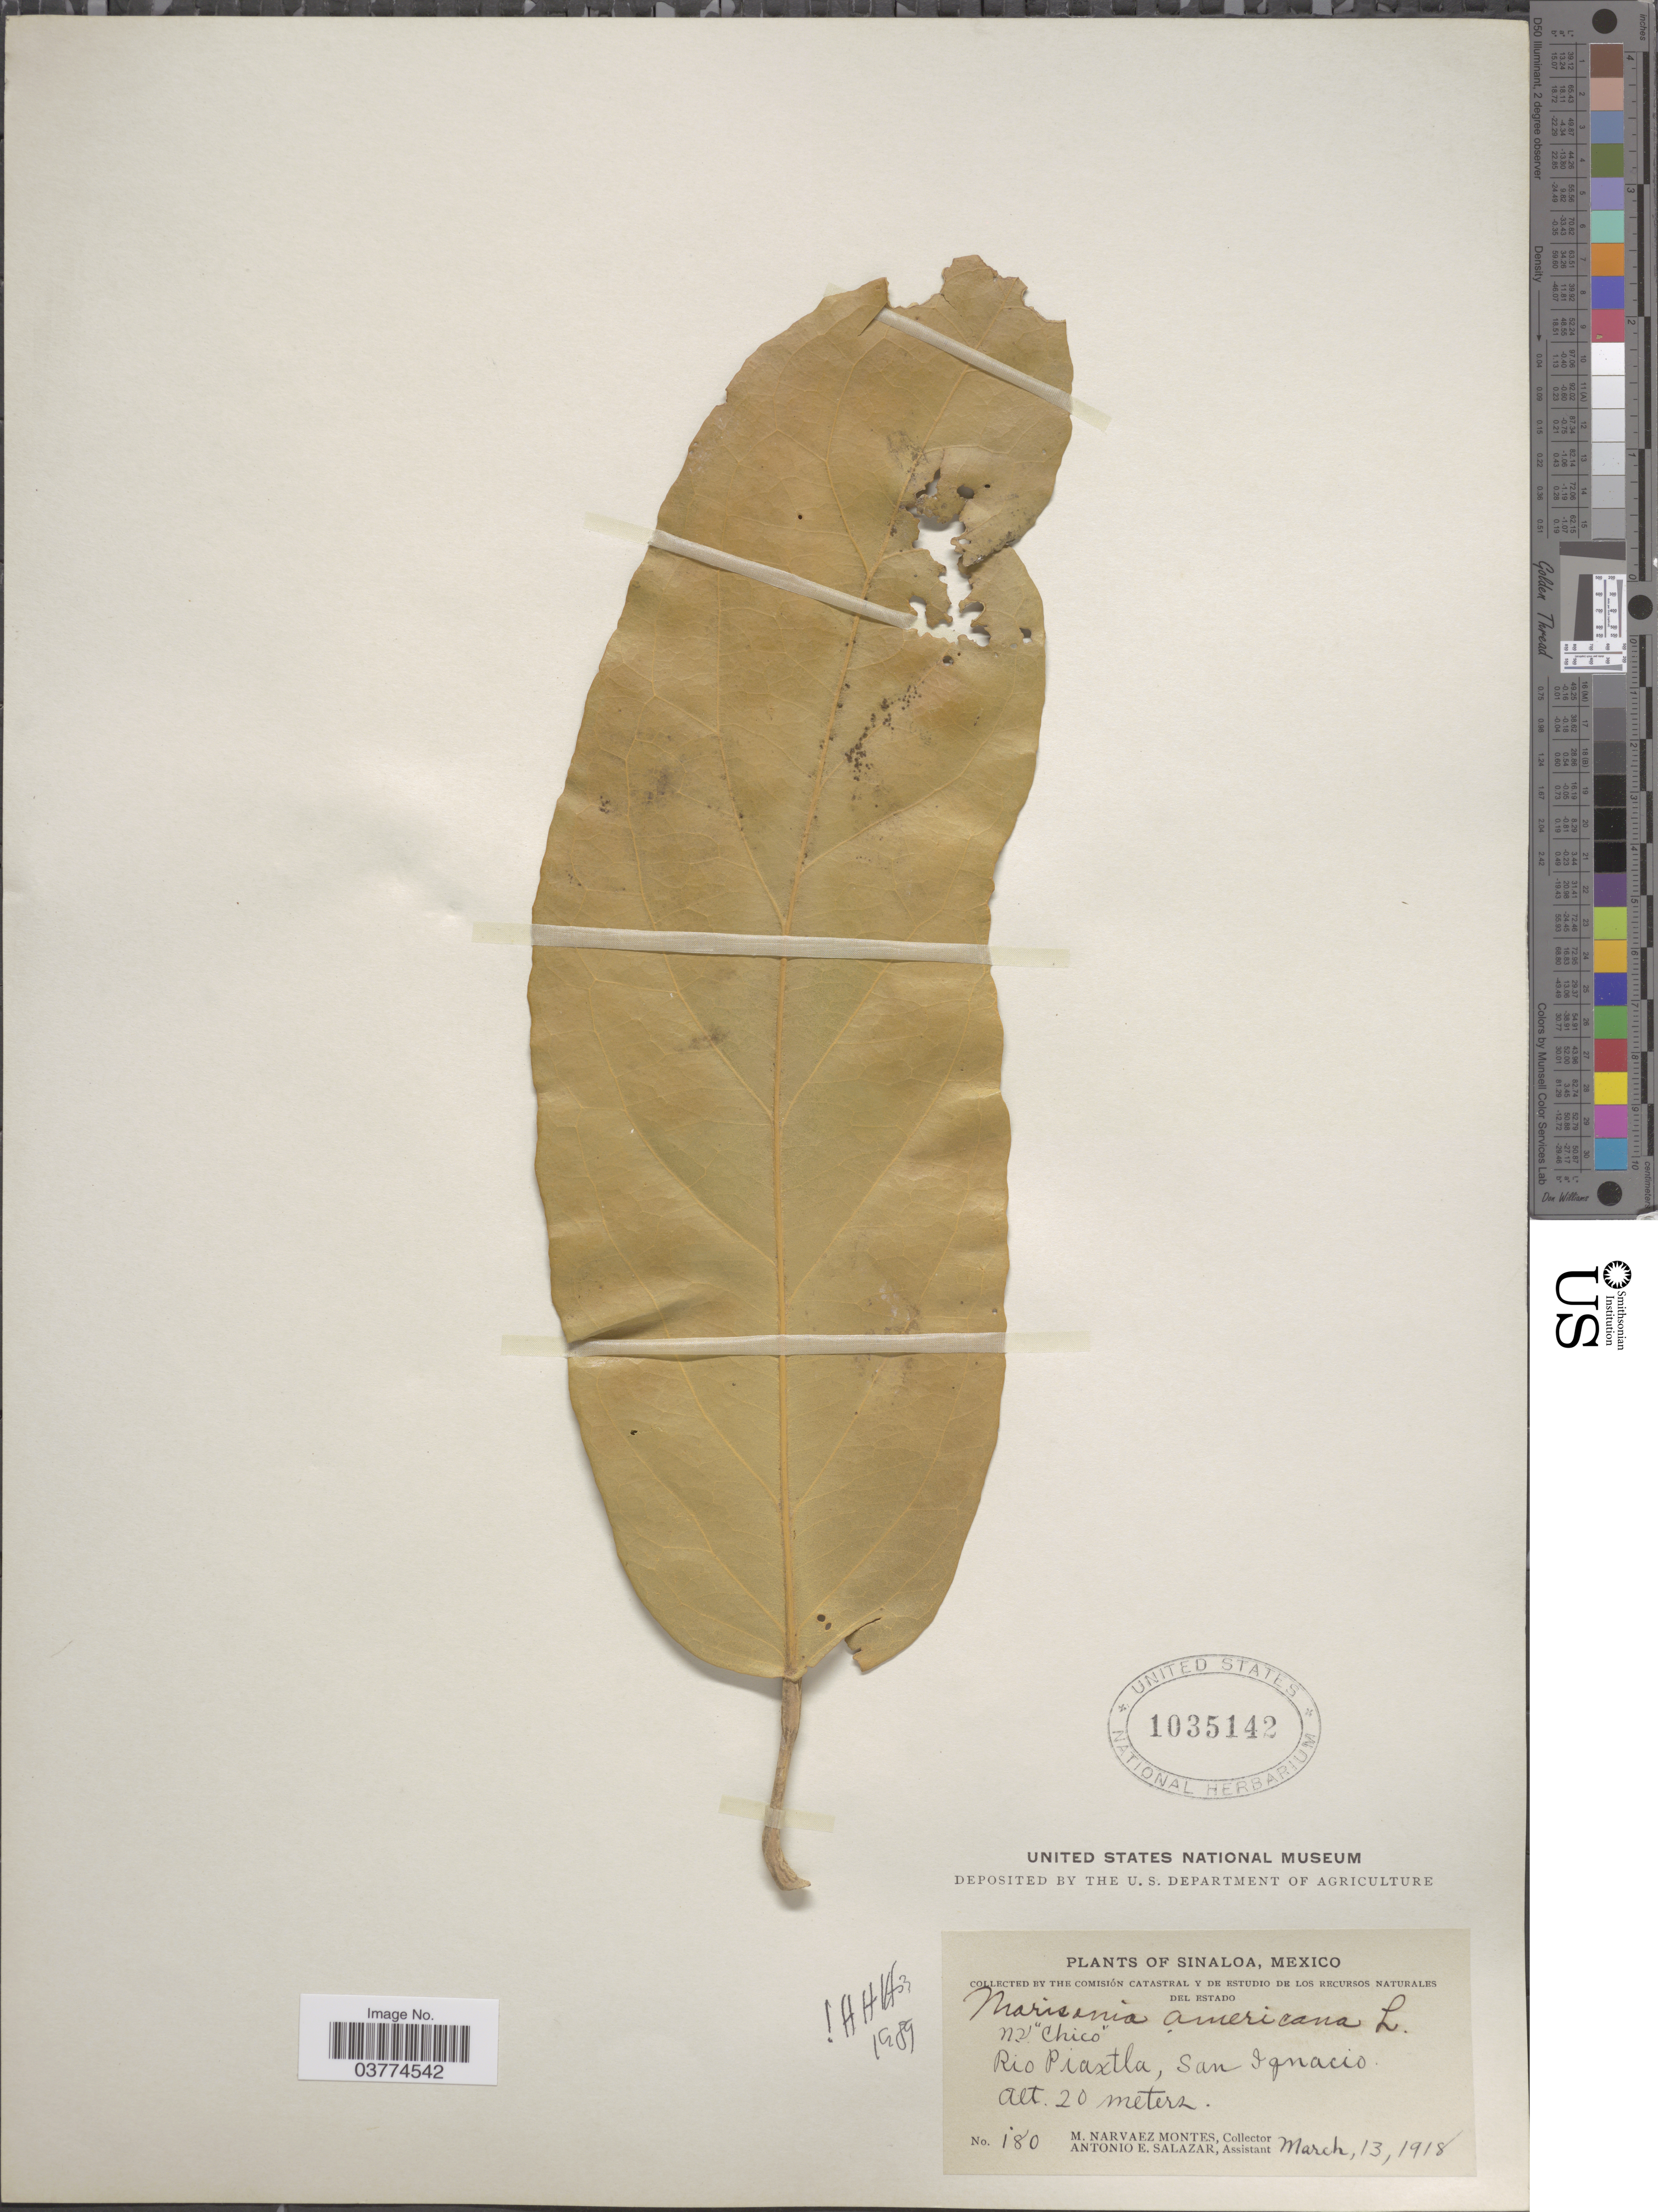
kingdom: Plantae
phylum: Tracheophyta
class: Magnoliopsida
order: Brassicales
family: Capparaceae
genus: Morisonia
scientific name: Morisonia americana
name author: L.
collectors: M. Narvaez-Montes & A. E. Salazar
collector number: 180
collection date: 1918-03-13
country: Mexico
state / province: Sinaloa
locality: Rio Piaxtla, San Ignacio.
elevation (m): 20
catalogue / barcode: US 1035142